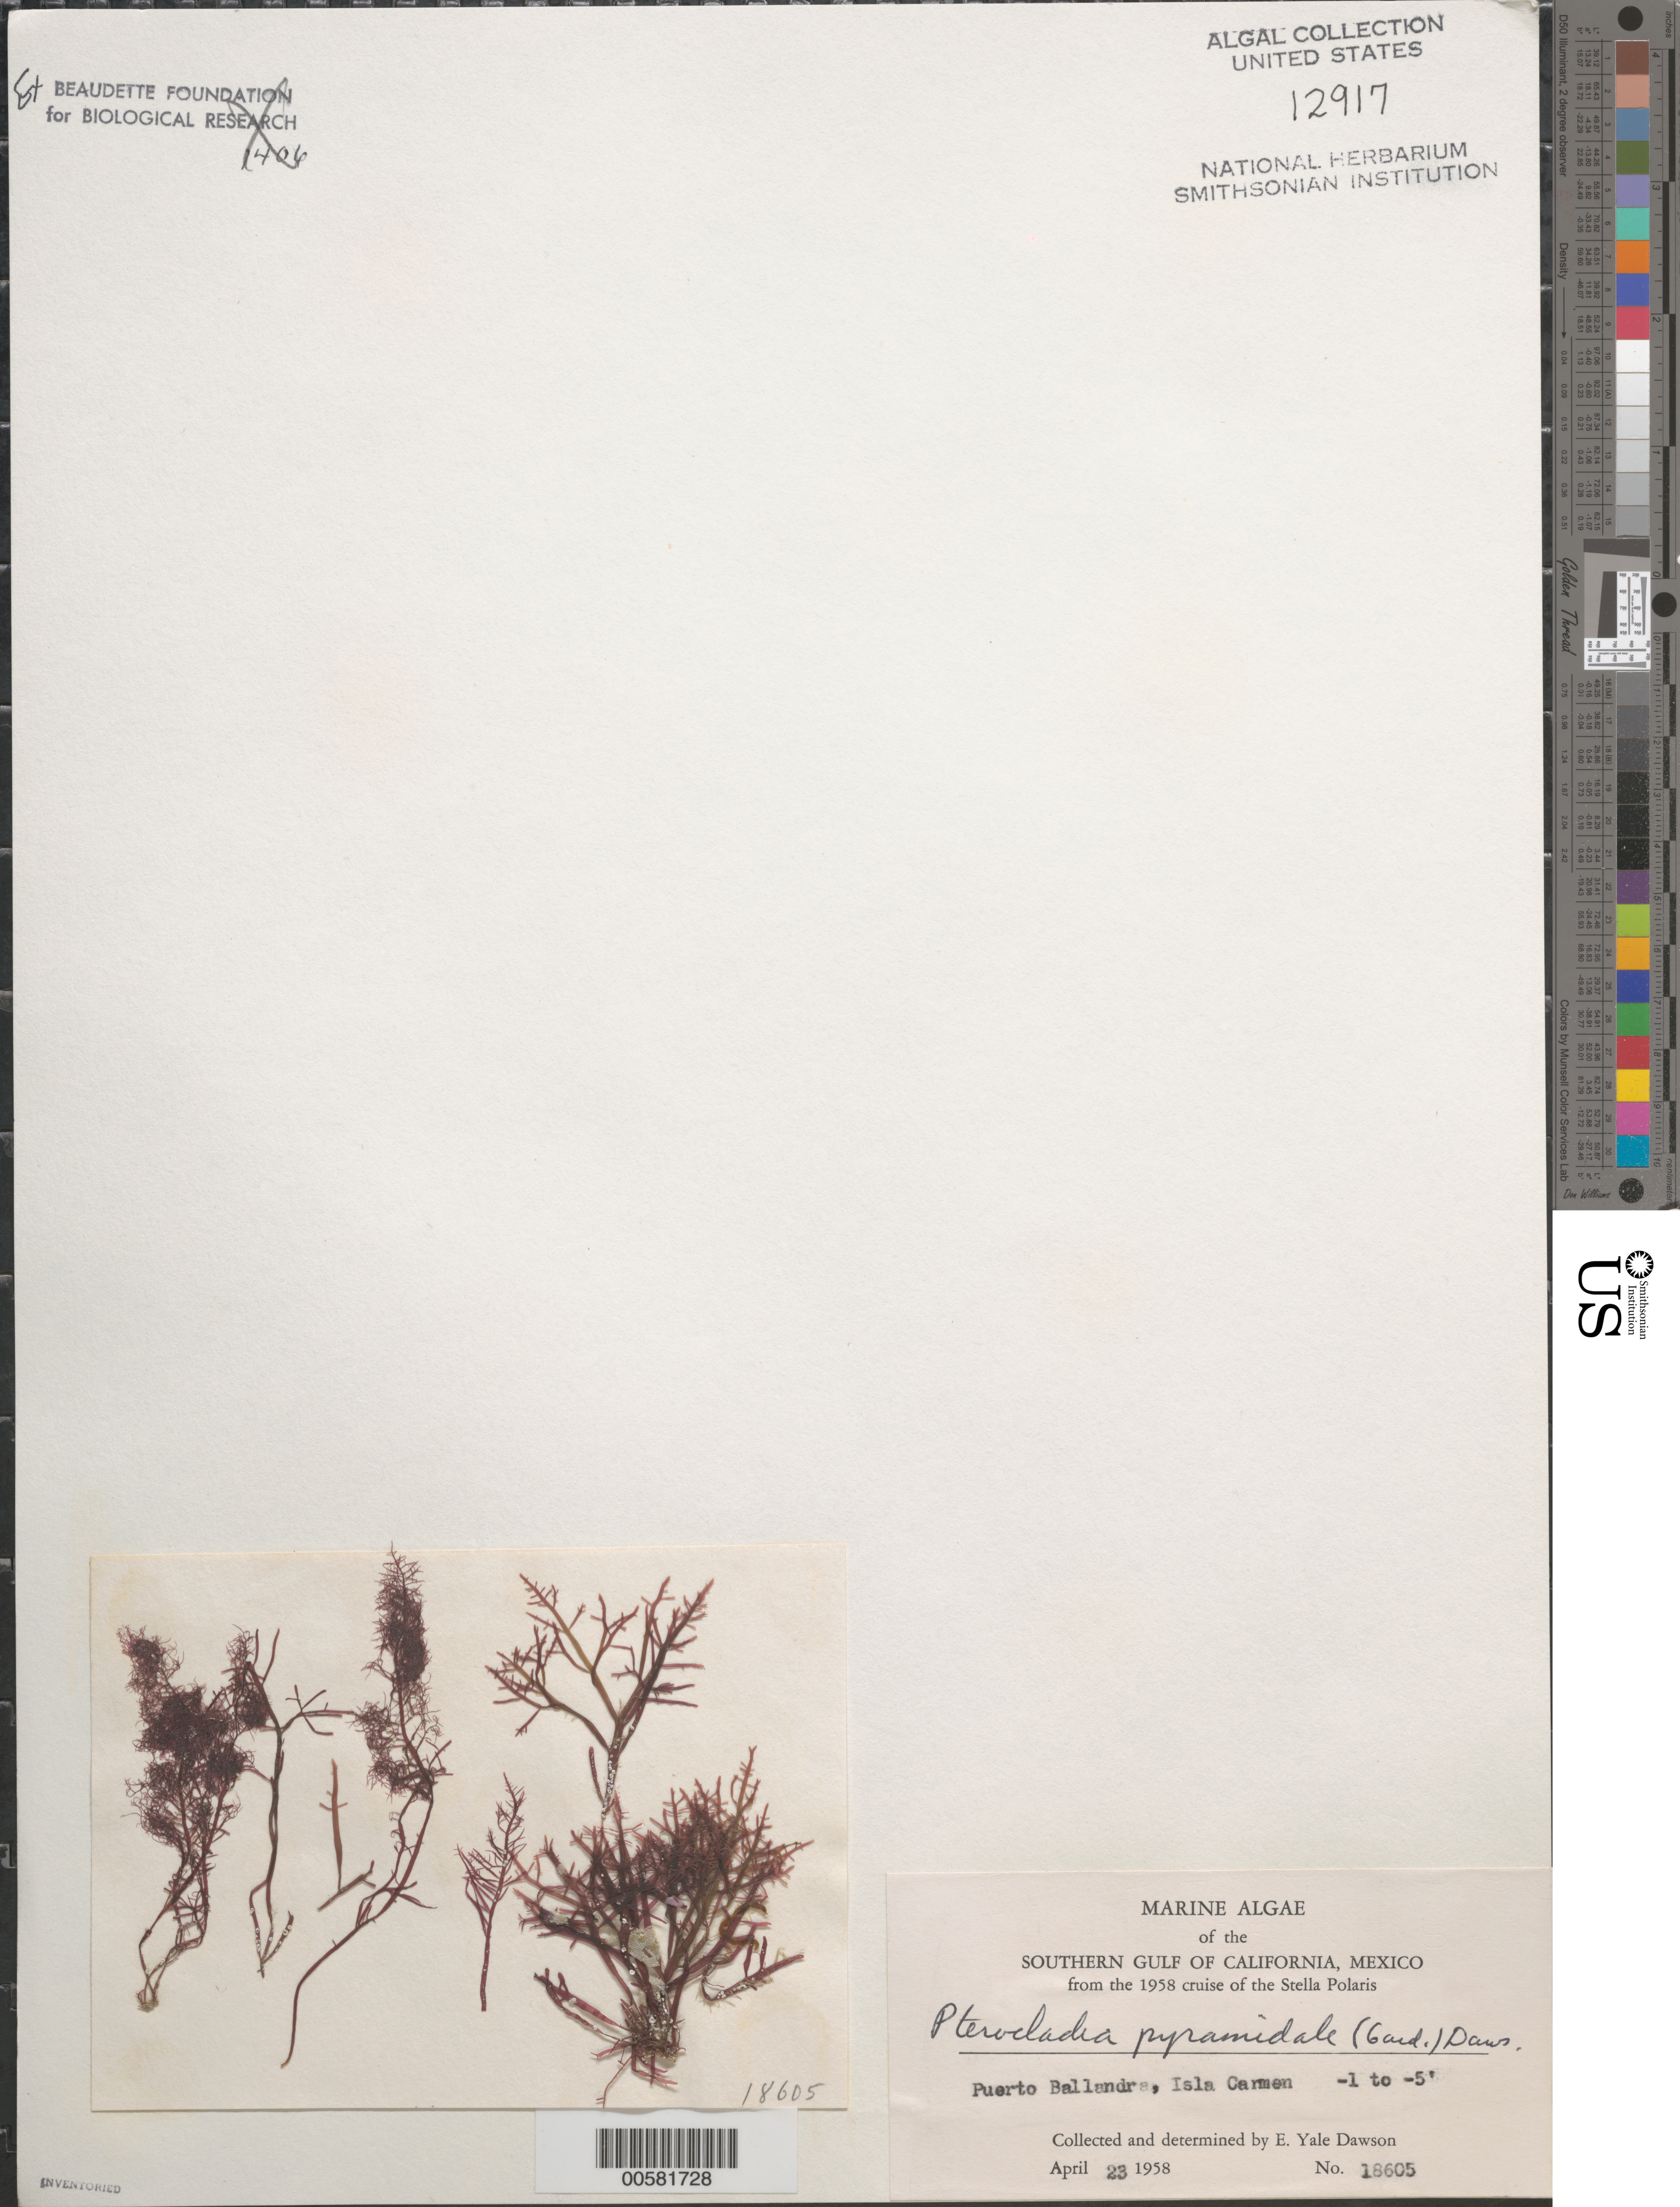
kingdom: Plantae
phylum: Rhodophyta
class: Florideophyceae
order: Gelidiales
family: Pterocladiaceae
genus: Pterocladiella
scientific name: Pterocladiella capillacea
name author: (S.G. Gmel.) Santelices & Hommers.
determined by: Algae name updating Project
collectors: E. Y. Dawson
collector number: EYD 18605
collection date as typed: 23 Apr 1958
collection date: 1958-04-23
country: Mexico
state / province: Baja California Sur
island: Isla Carmen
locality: Puerto Ballandra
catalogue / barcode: US 12917